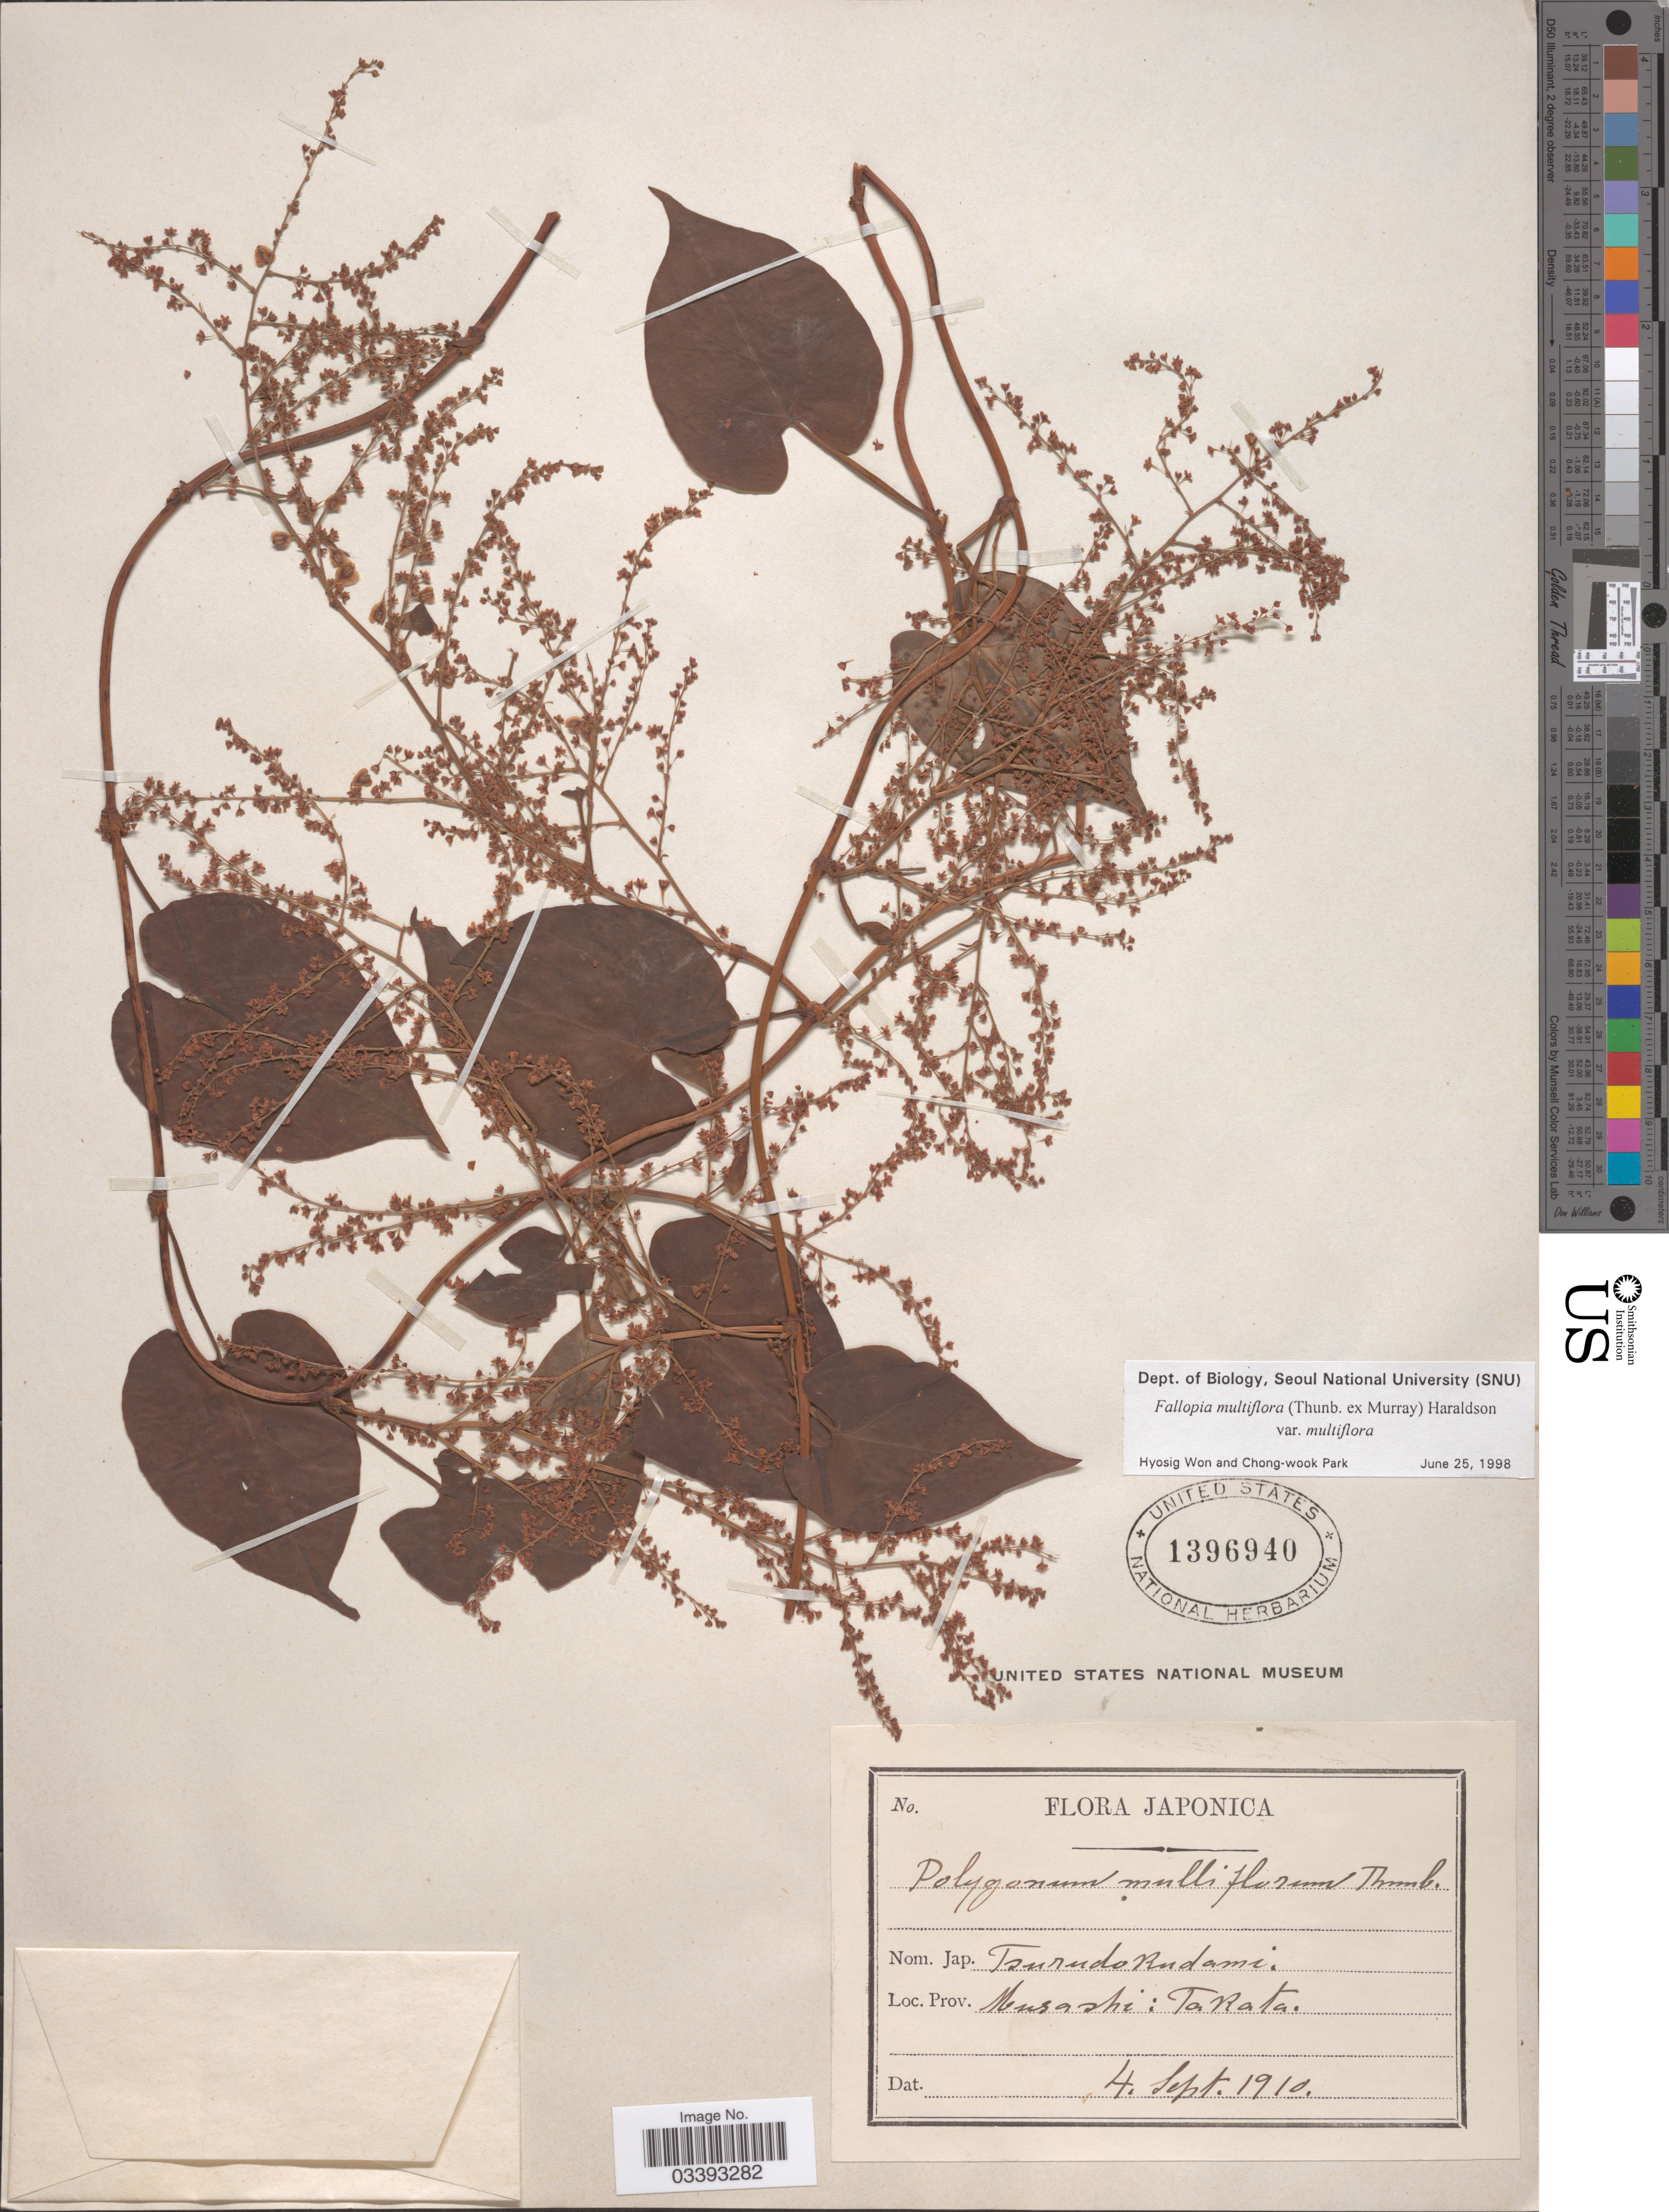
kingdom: Plantae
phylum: Tracheophyta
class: Magnoliopsida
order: Caryophyllales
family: Polygonaceae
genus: Fallopia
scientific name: Fallopia multiflora var. multiflora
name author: (Thunb. ex Murray) Haraldson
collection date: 1910-09-04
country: Japan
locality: Prov. Musashi: Takata.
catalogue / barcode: US 1396940